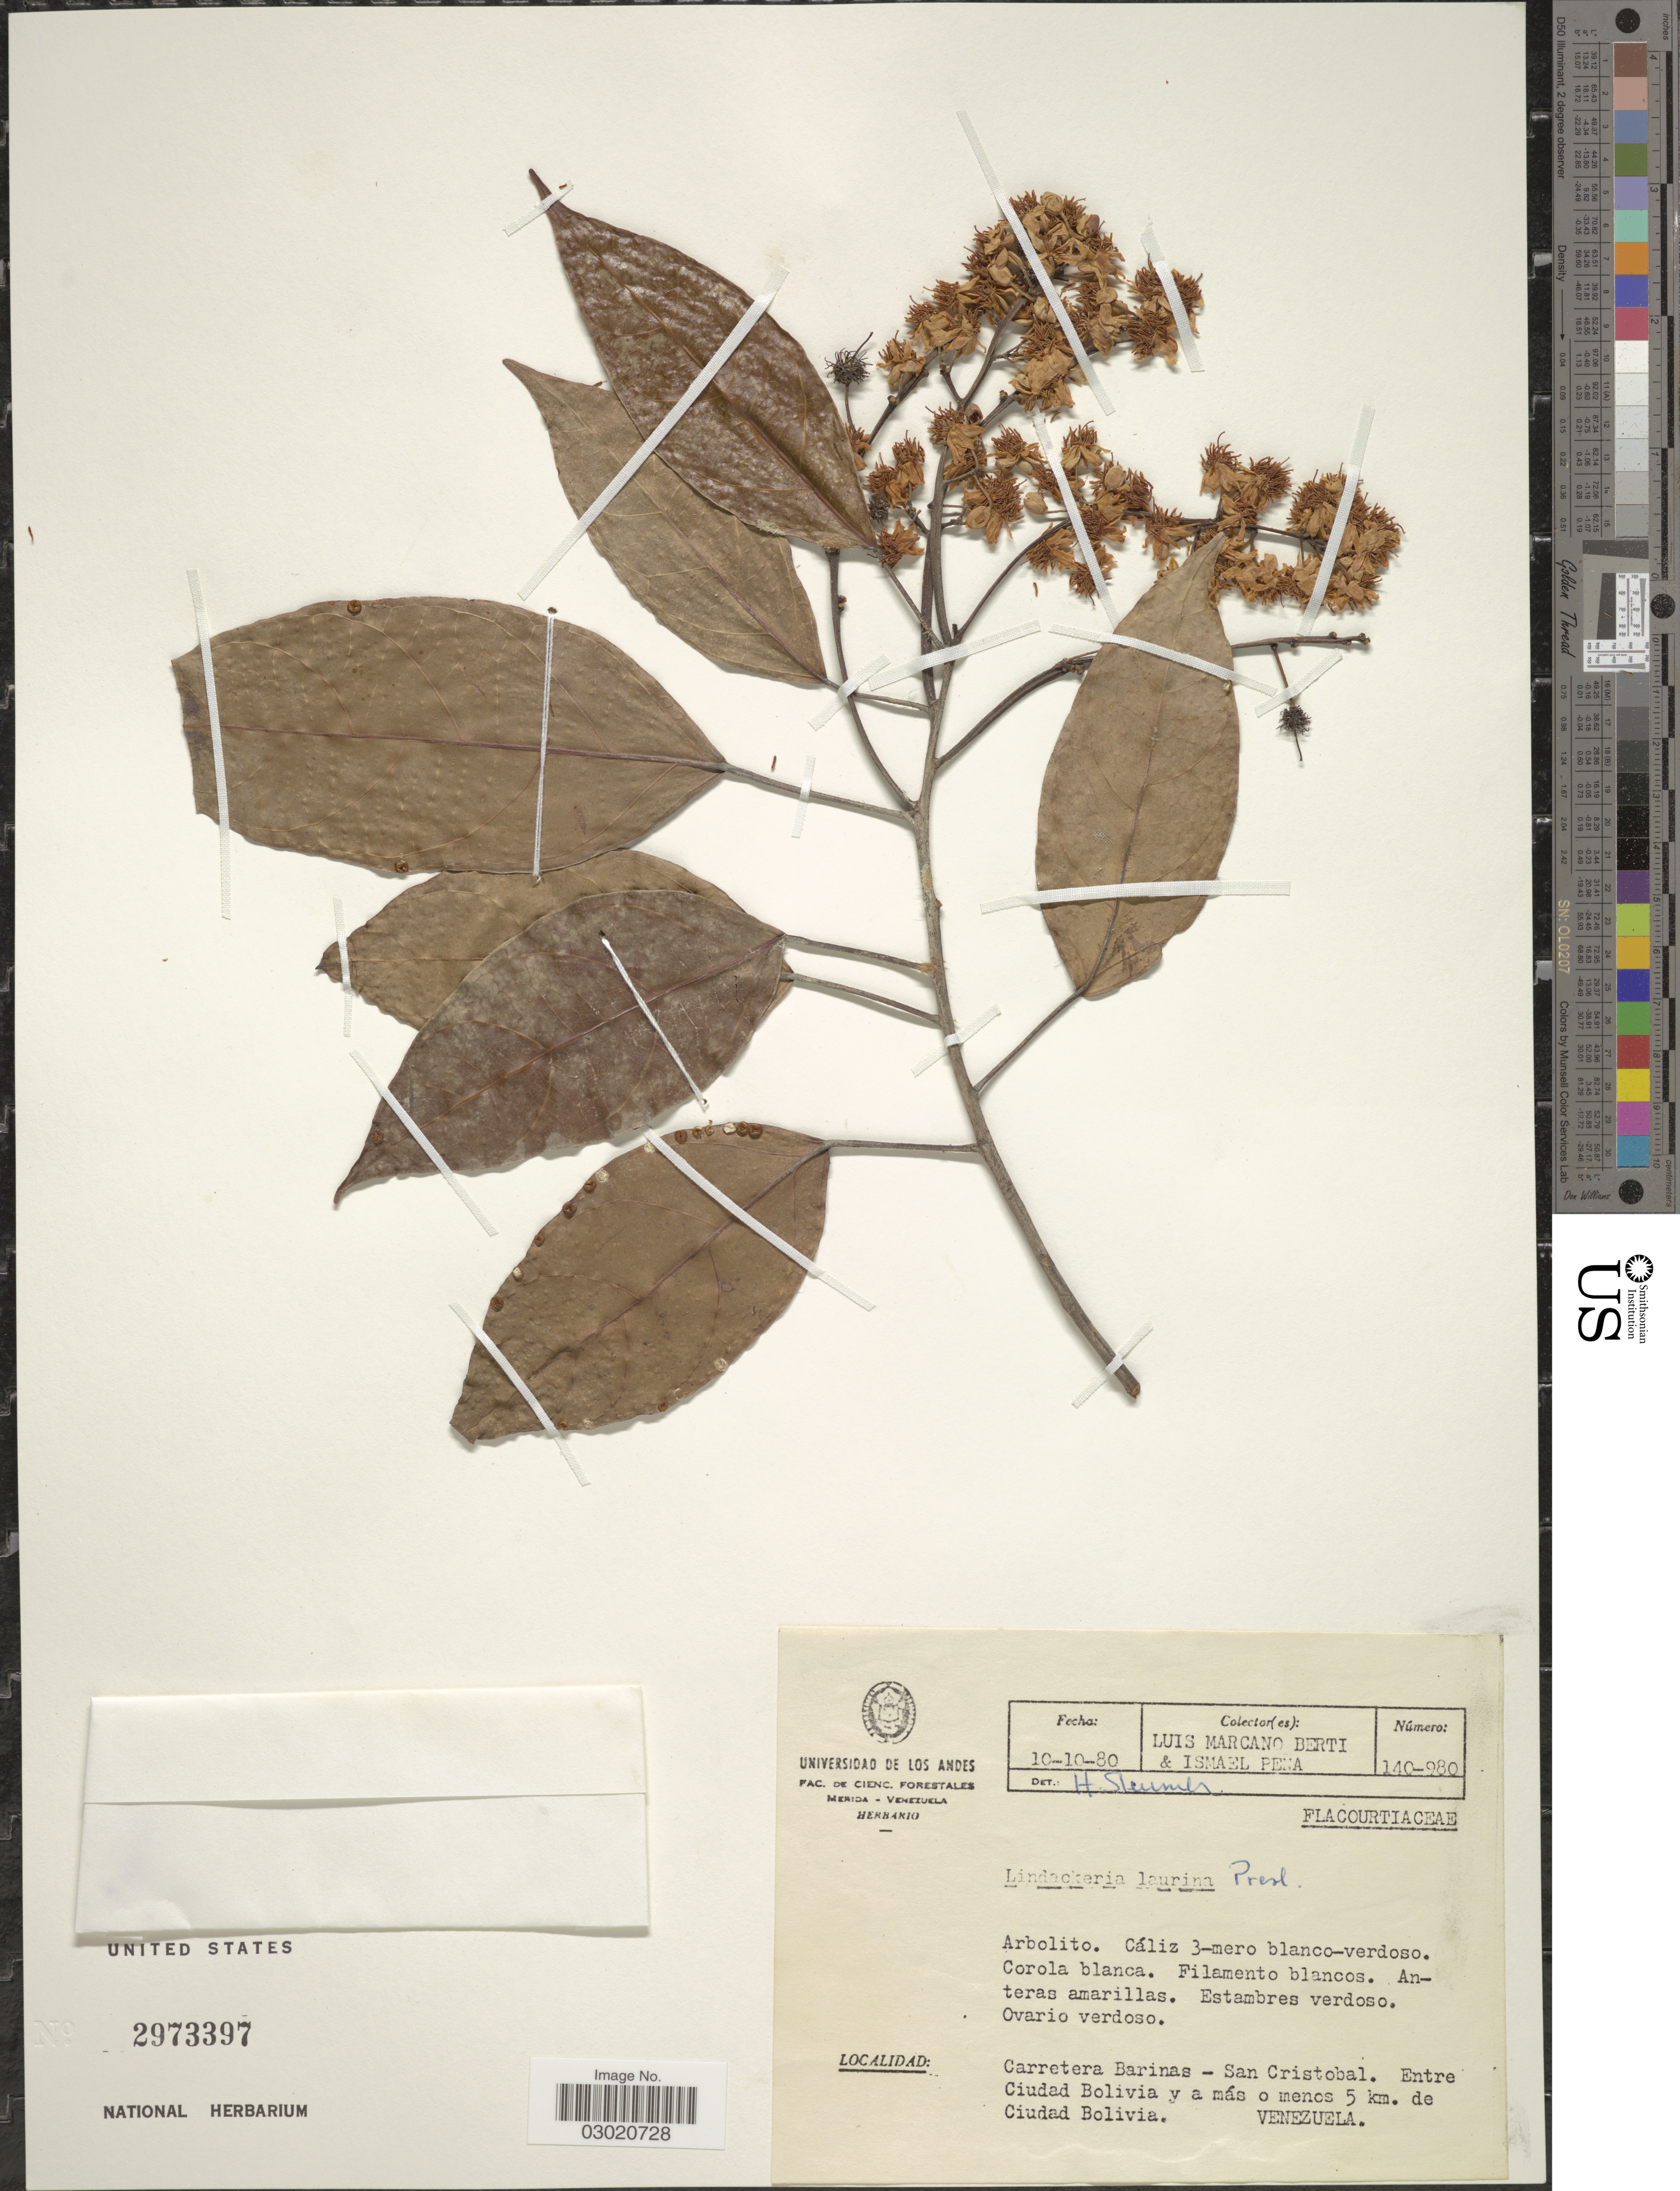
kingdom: Plantae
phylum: Tracheophyta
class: Magnoliopsida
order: Malpighiales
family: Achariaceae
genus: Lindackeria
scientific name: Lindackeria laurina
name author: C. Presl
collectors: L. Marcano-Berti & I. Pena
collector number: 140-980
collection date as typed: Transcribed d/m/y: 10/10/80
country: Venezuela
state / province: Barinas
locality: Carretera Barinas - San Cristobal, Entre Ciudad Bolivia y a más o menos 5 km. de Ciudad Bolivia.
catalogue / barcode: US 2973397